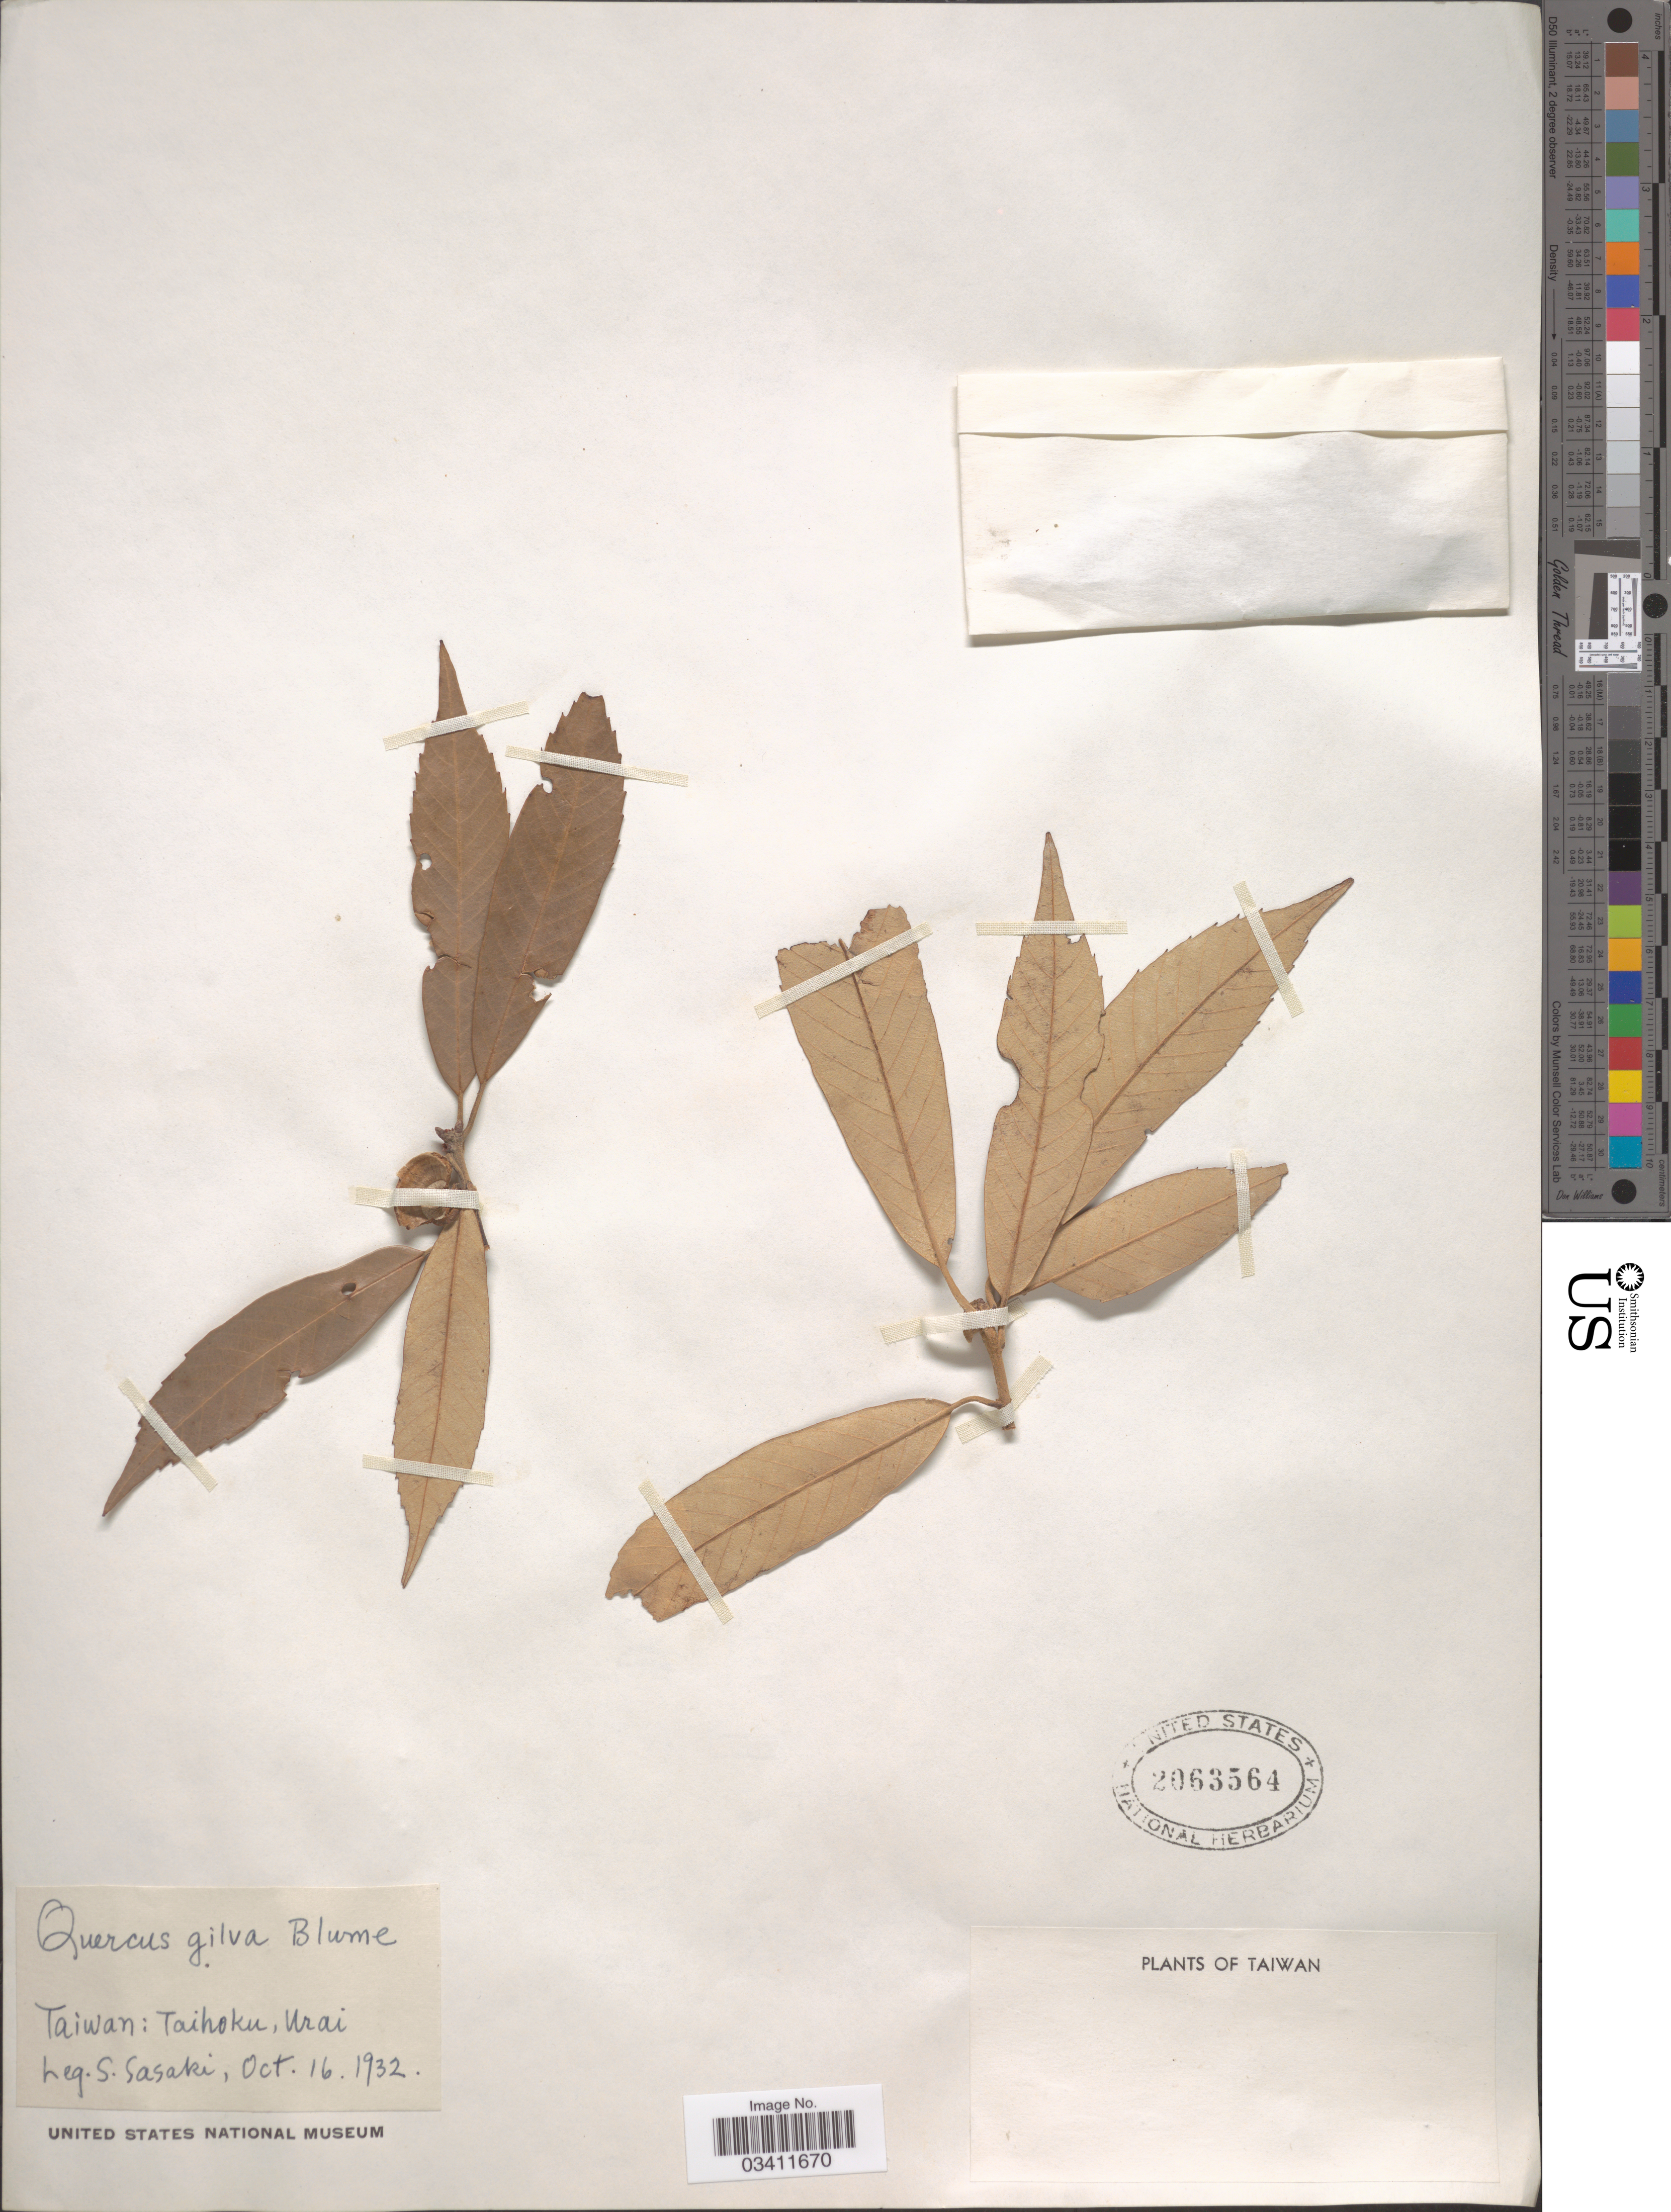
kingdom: Plantae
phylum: Tracheophyta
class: Magnoliopsida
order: Fagales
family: Fagaceae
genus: Quercus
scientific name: Quercus gilva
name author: Blume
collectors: S. Sasaki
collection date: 1932-10-16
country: Taiwan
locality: Taihoku, Urai.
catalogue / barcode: US 2063564